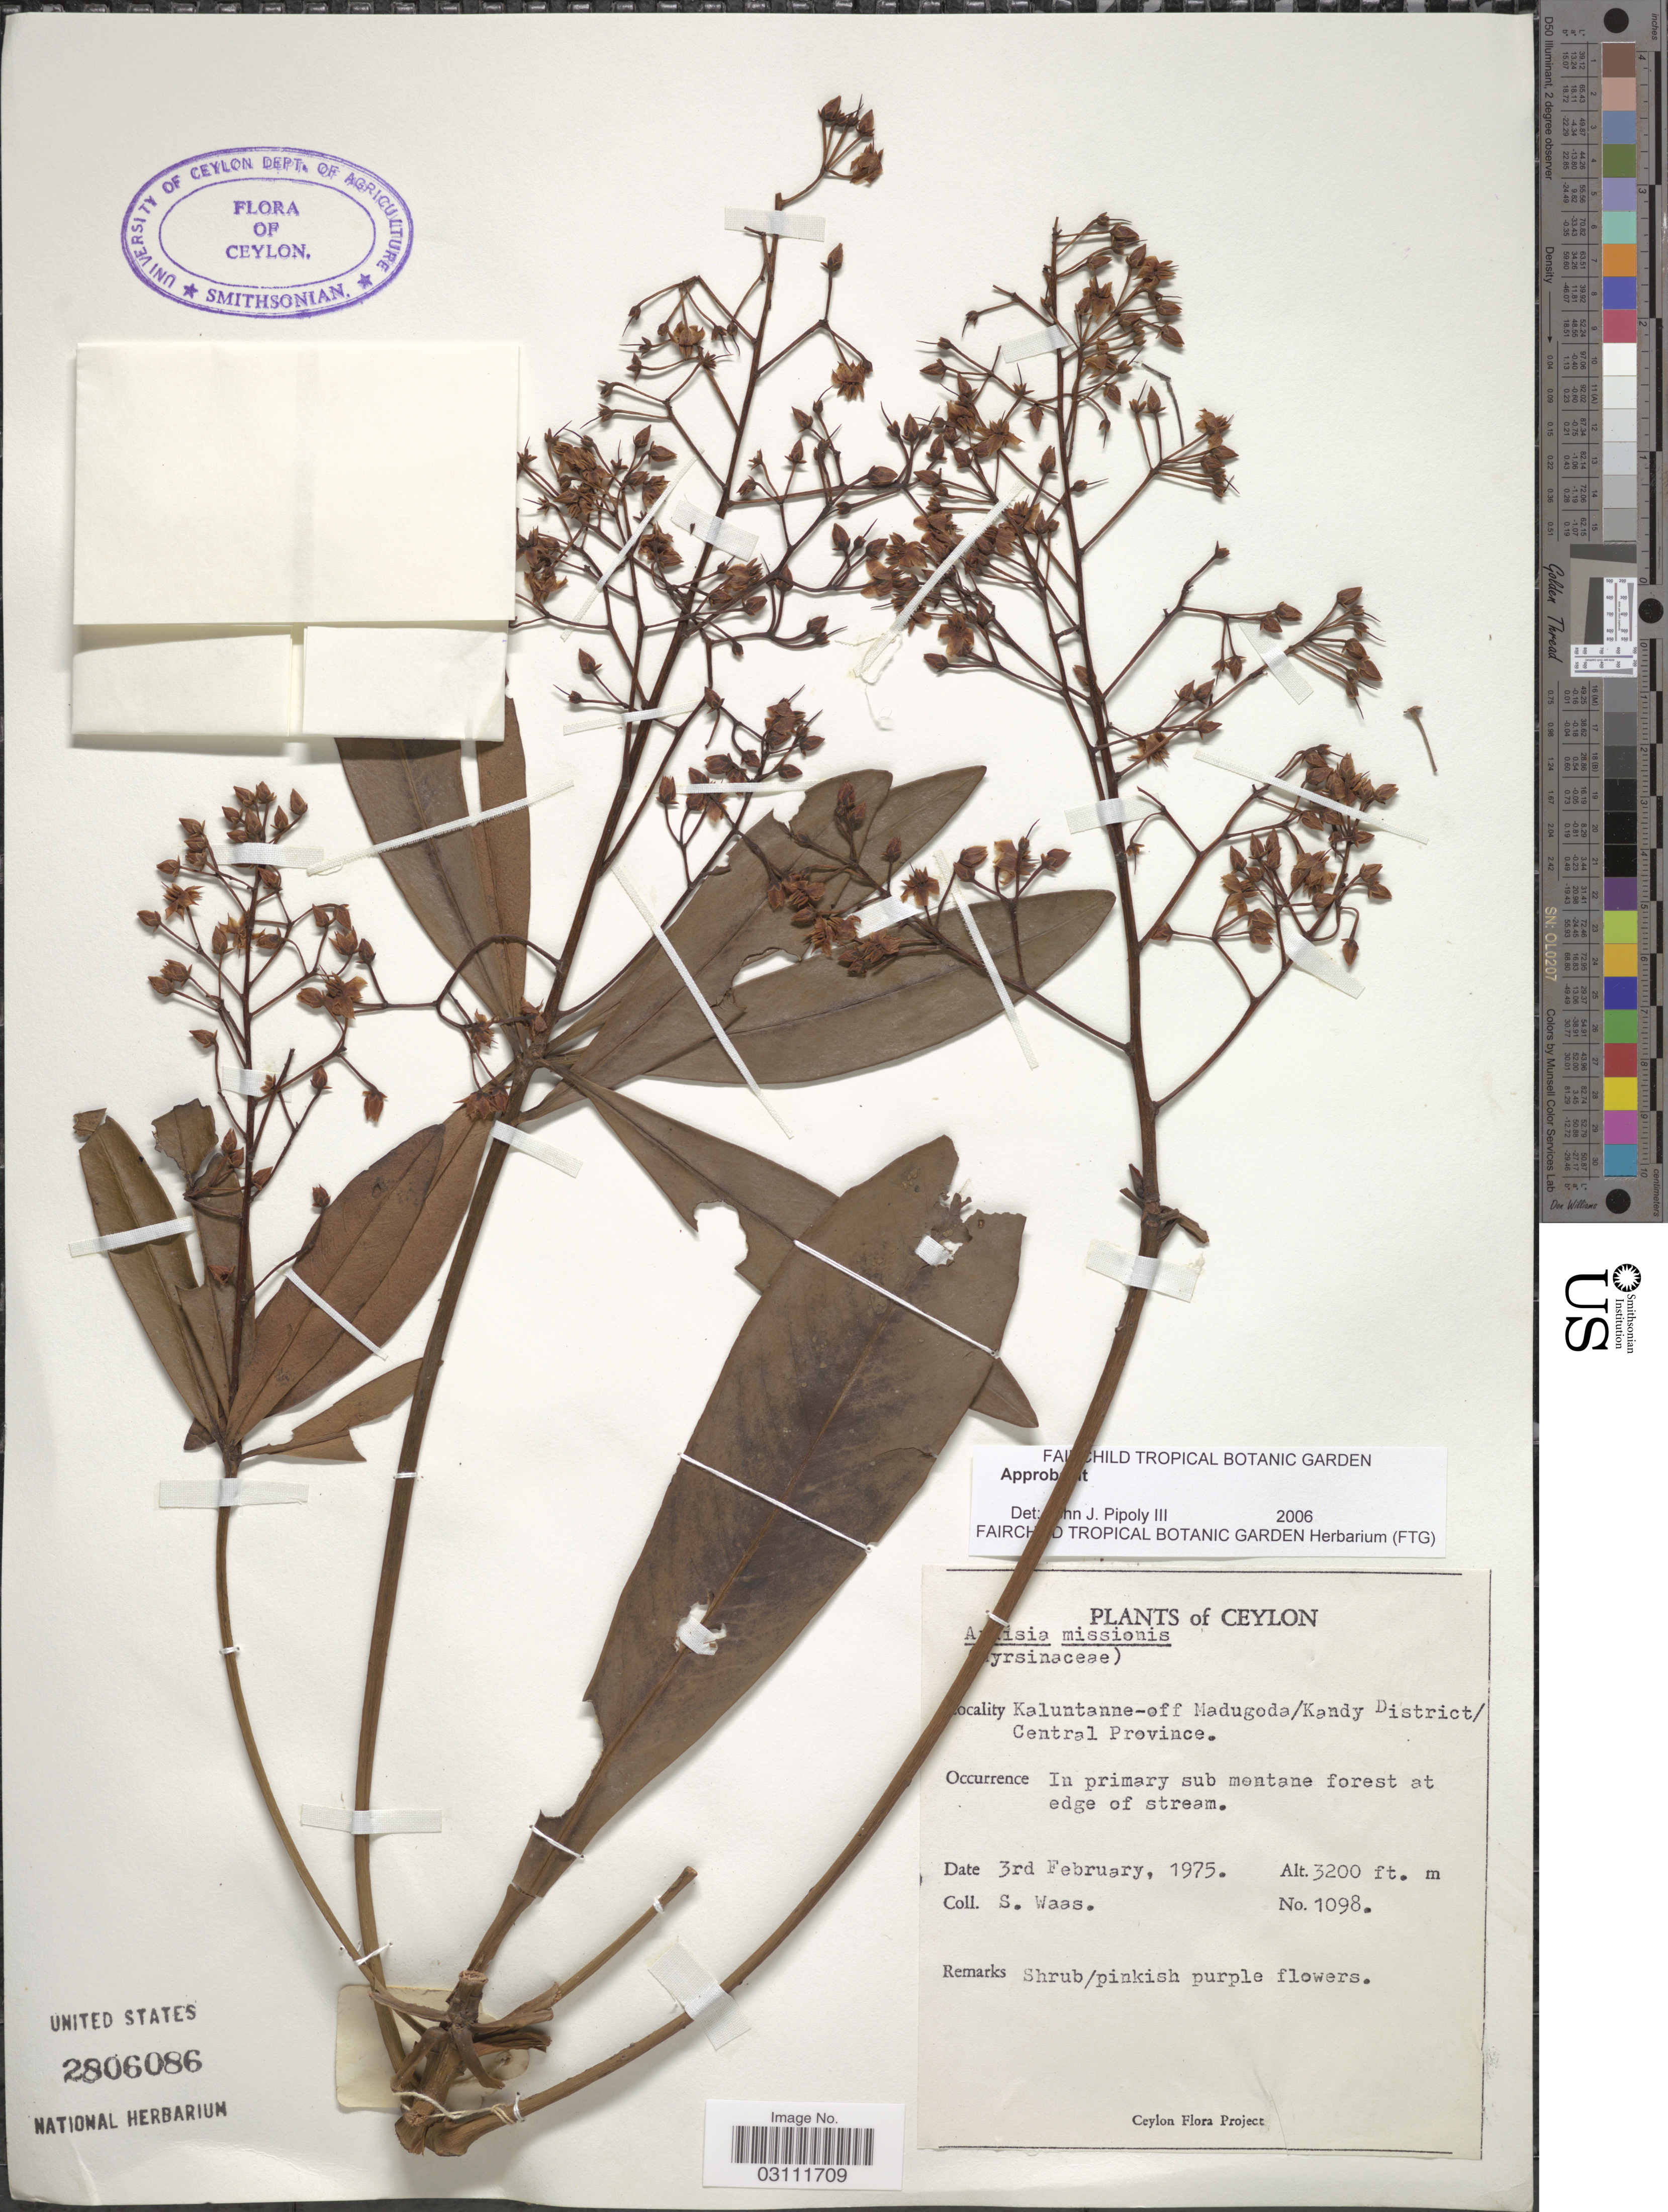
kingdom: Plantae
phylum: Tracheophyta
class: Magnoliopsida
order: Ericales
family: Primulaceae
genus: Ardisia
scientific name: Ardisia missionis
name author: Wall. ex A. DC.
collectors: S. Waas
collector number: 1098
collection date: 1975-02-03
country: Sri Lanka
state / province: Central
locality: Ceylon, Kaluntanne-off Madugoda/Kandy District/Central Province.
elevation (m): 975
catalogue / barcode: US 2806086